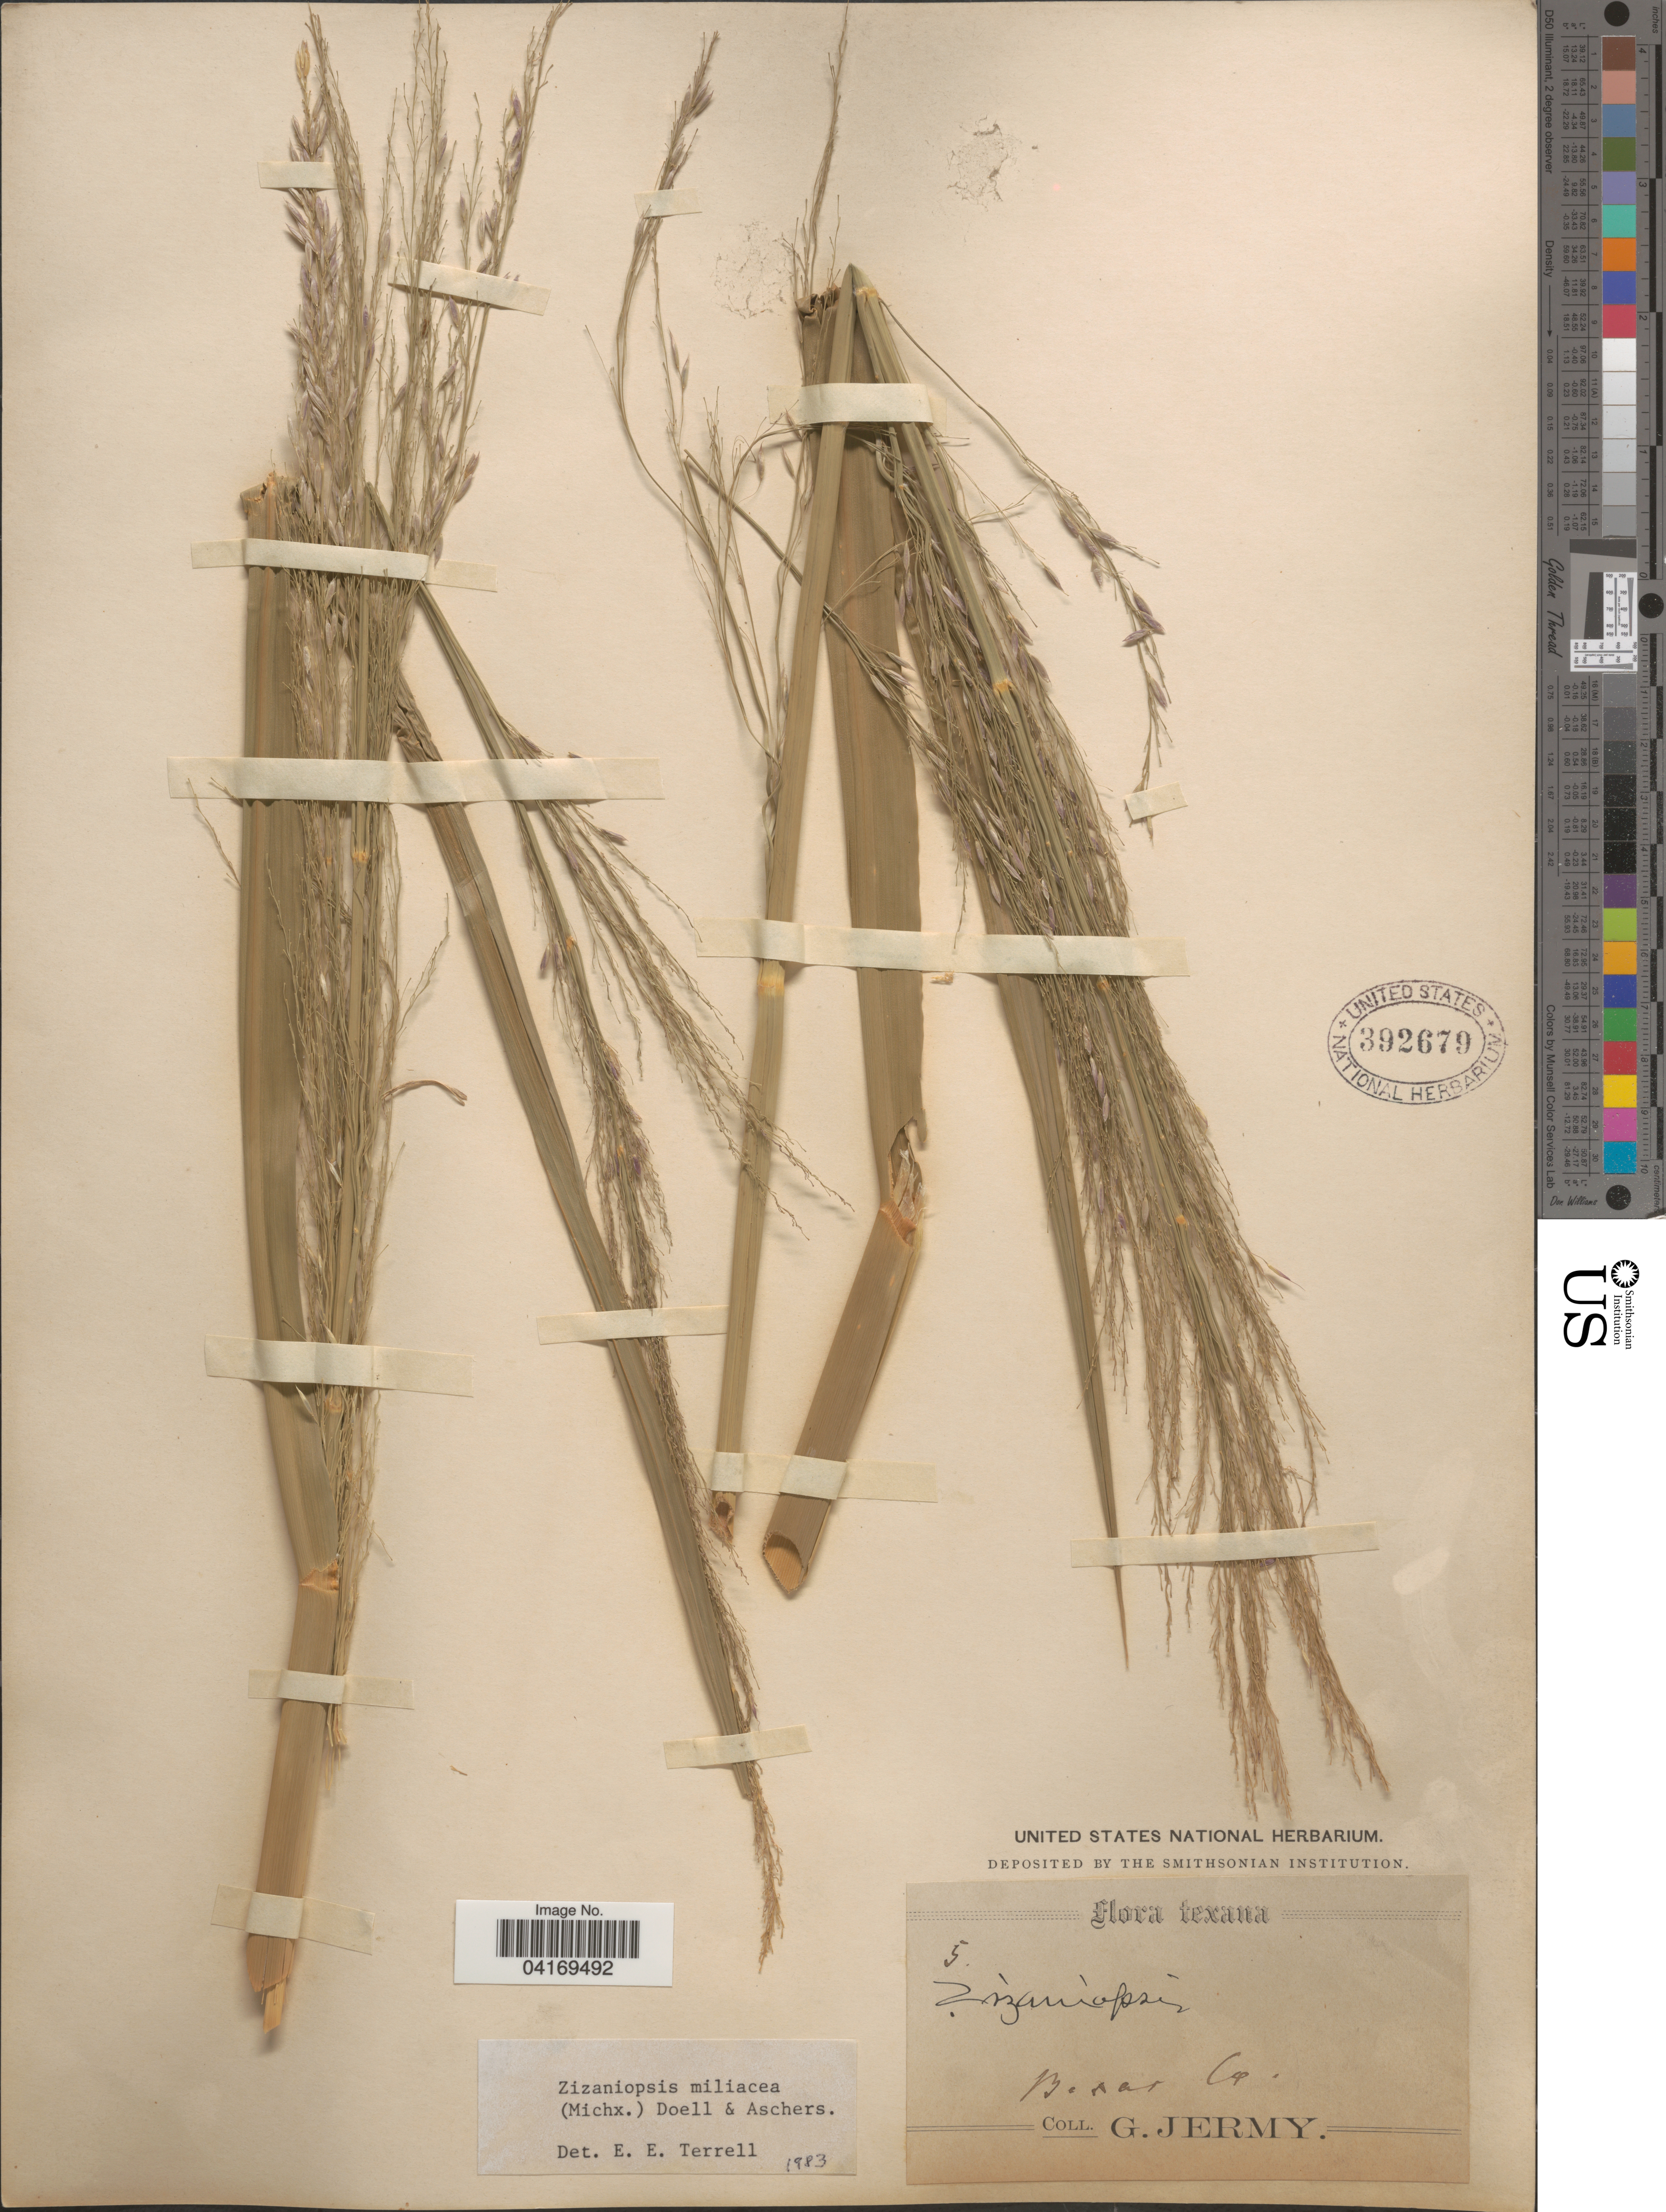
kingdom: Plantae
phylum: Tracheophyta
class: Liliopsida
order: Poales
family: Poaceae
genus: Zizaniopsis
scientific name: Zizaniopsis miliacea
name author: (Michx.) Döll & Asch.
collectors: G. Jermy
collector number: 5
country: United States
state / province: Texas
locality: Bexar Co.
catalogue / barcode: US 392679